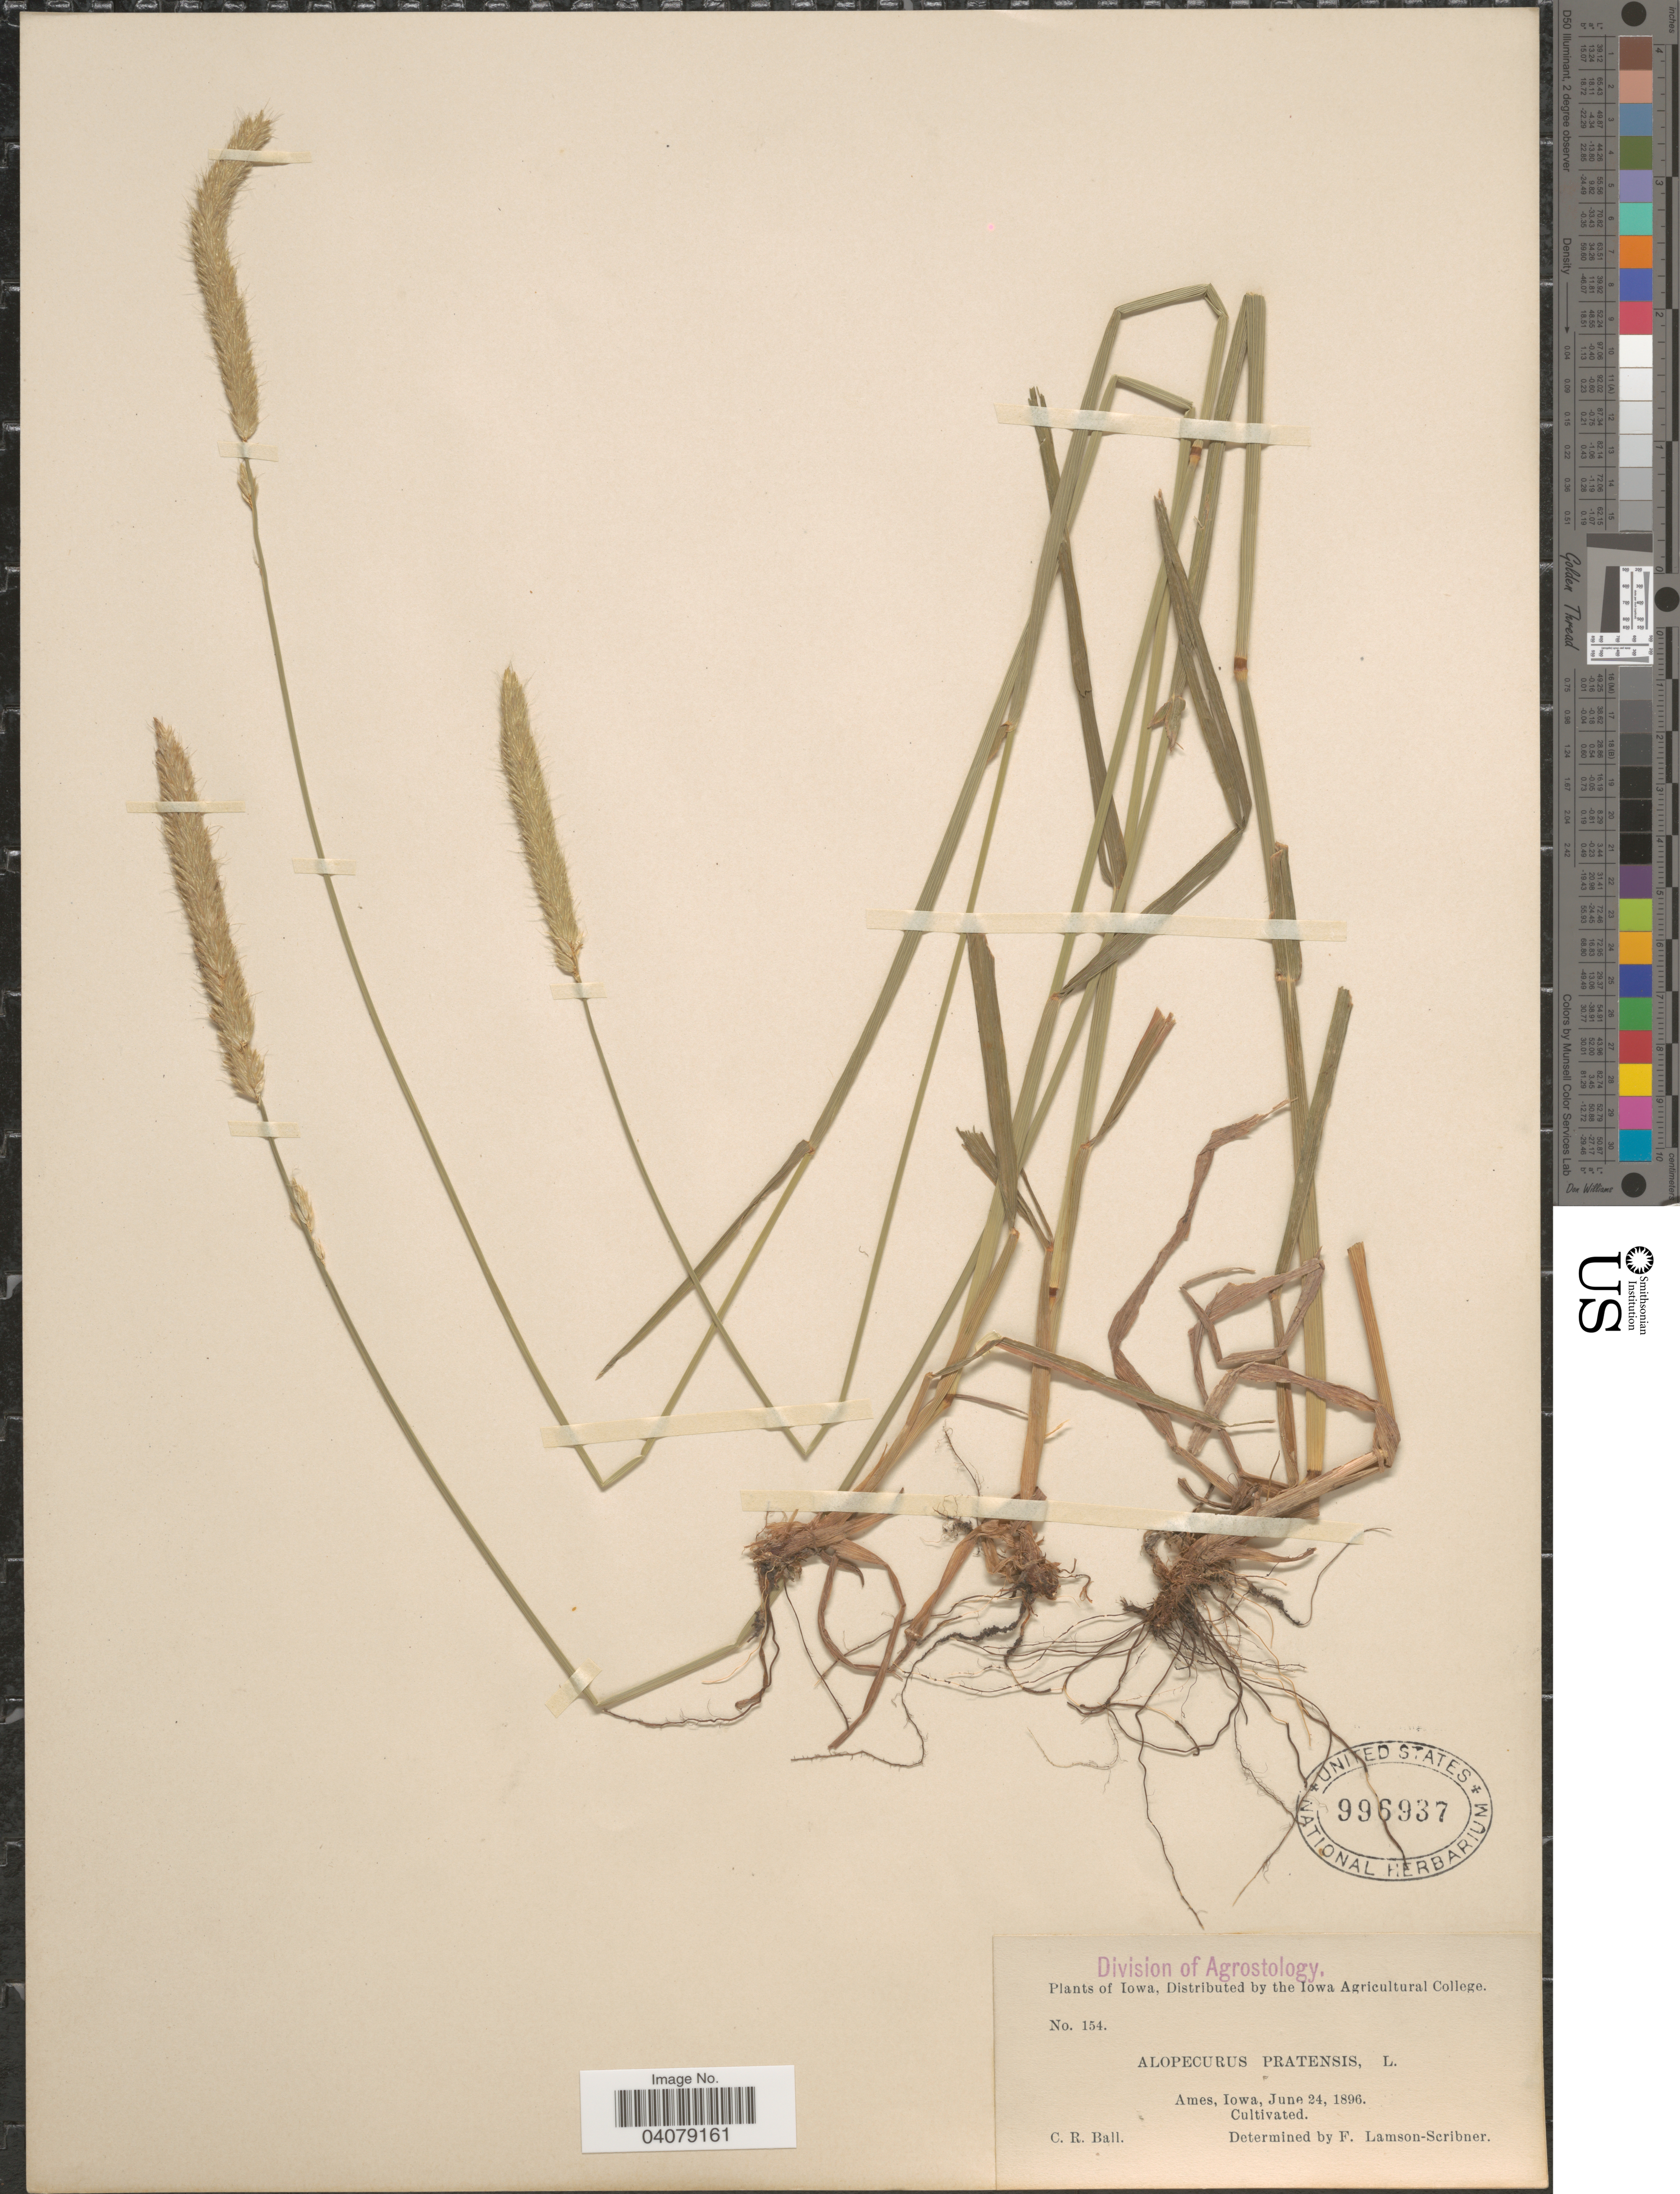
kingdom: Plantae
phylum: Tracheophyta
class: Liliopsida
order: Poales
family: Poaceae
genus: Alopecurus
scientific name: Alopecurus pratensis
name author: L.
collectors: C. R. Ball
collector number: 154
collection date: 1896-06-24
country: United States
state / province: Iowa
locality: Ames. Cultivated.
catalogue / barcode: US 996937